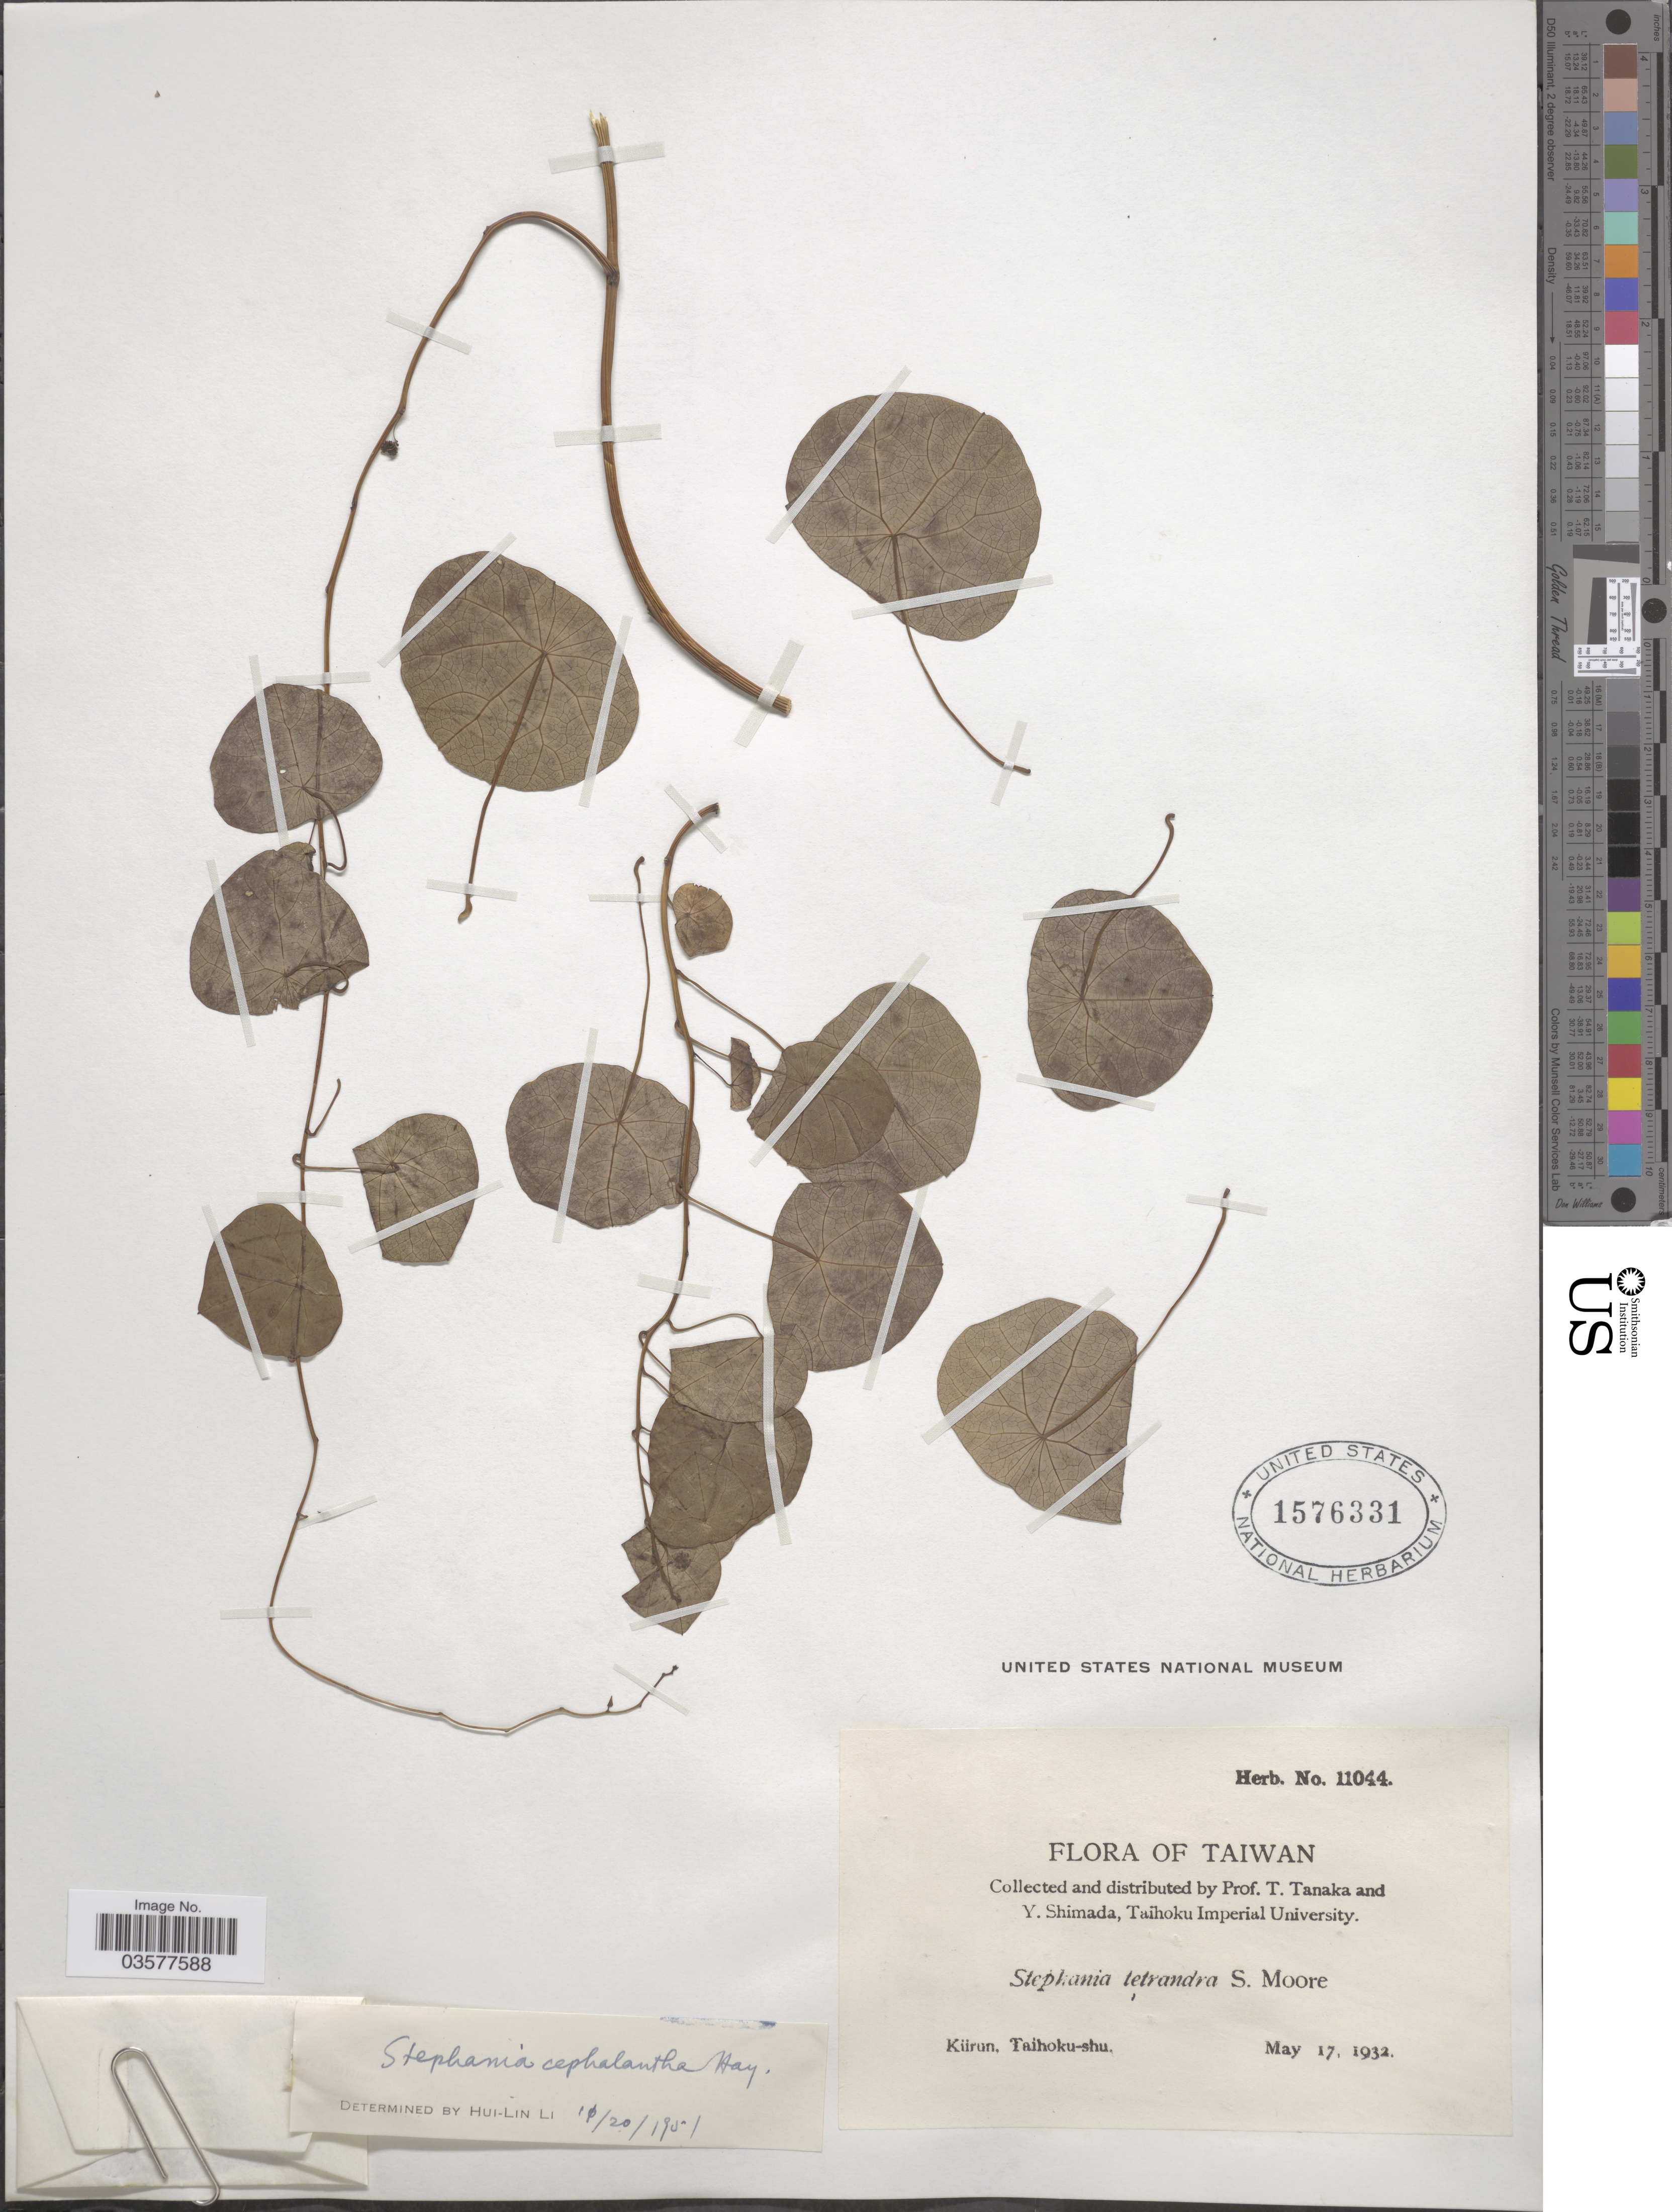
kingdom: Plantae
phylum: Tracheophyta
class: Magnoliopsida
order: Ranunculales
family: Menispermaceae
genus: Stephania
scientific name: Stephania cephalantha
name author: Hayata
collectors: T. Tanaka & Y. Shimada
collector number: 11044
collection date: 1932-05-17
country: Taiwan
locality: Kürun, Taihoku-shu.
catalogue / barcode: US 1576331